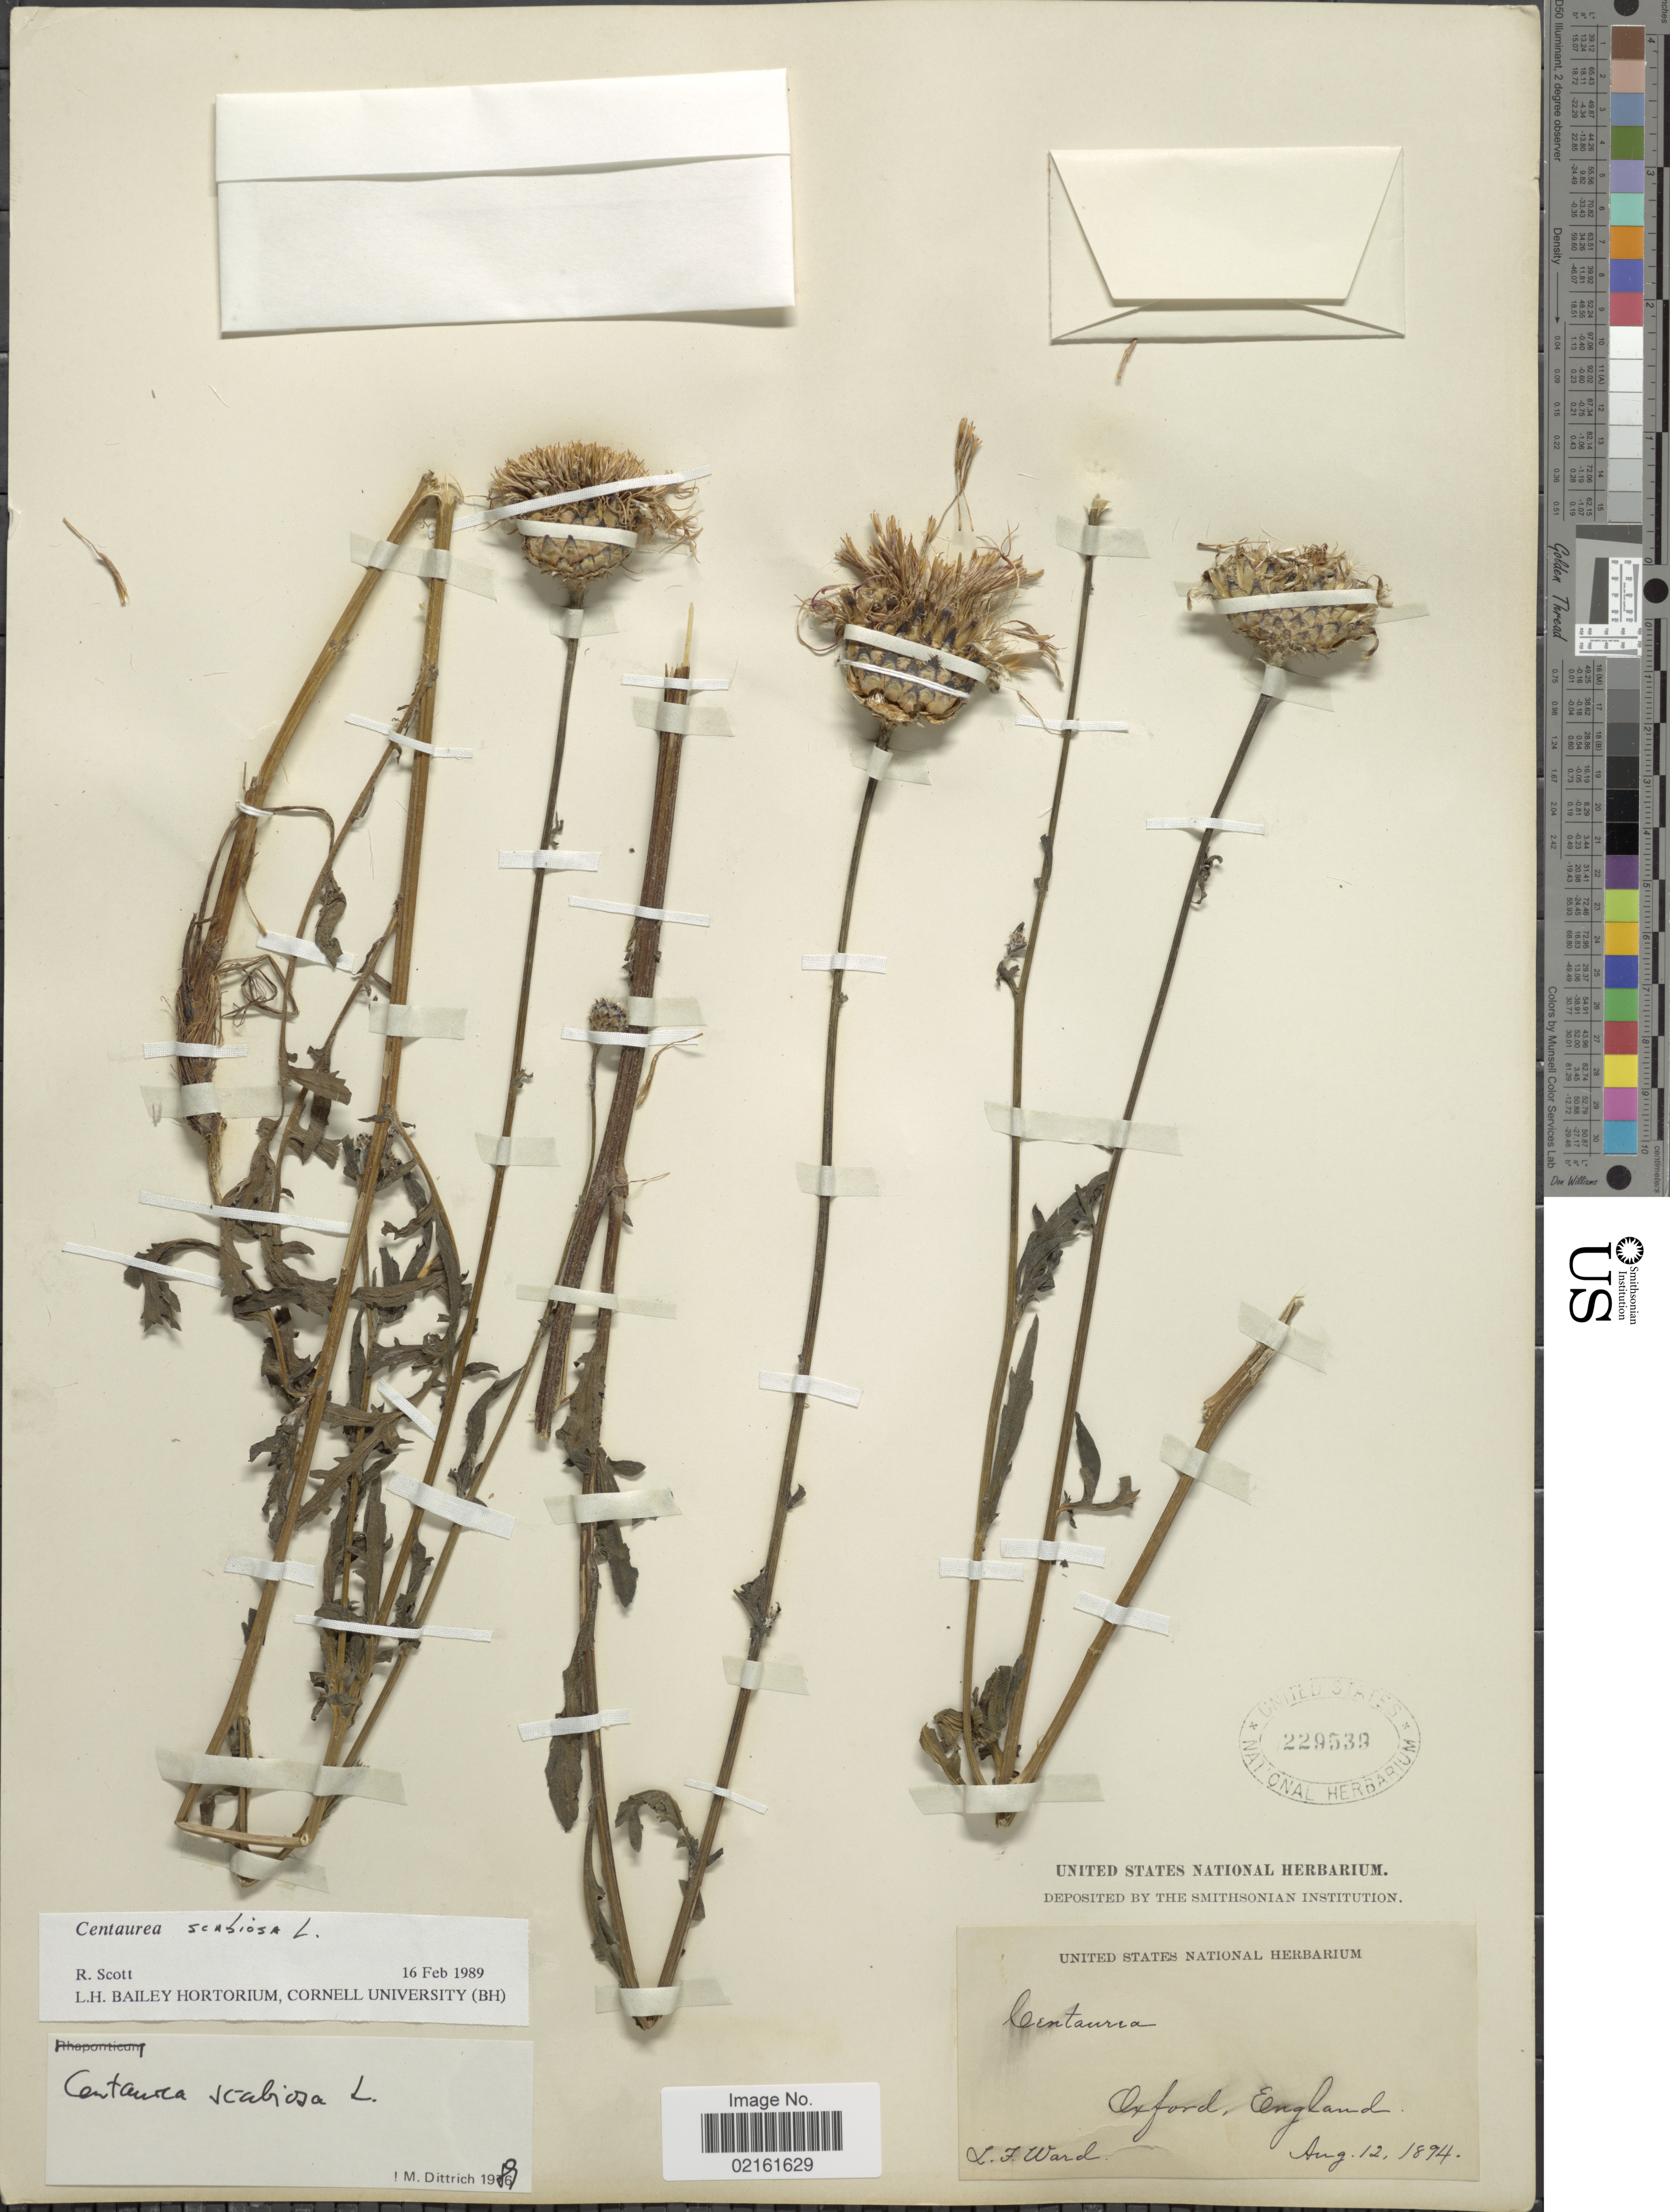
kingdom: Plantae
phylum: Tracheophyta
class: Magnoliopsida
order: Asterales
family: Asteraceae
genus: Centaurea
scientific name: Centaurea scabiosa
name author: L.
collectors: L. Ward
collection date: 1894-08-12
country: United Kingdom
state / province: England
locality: Oxford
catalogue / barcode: US 229539